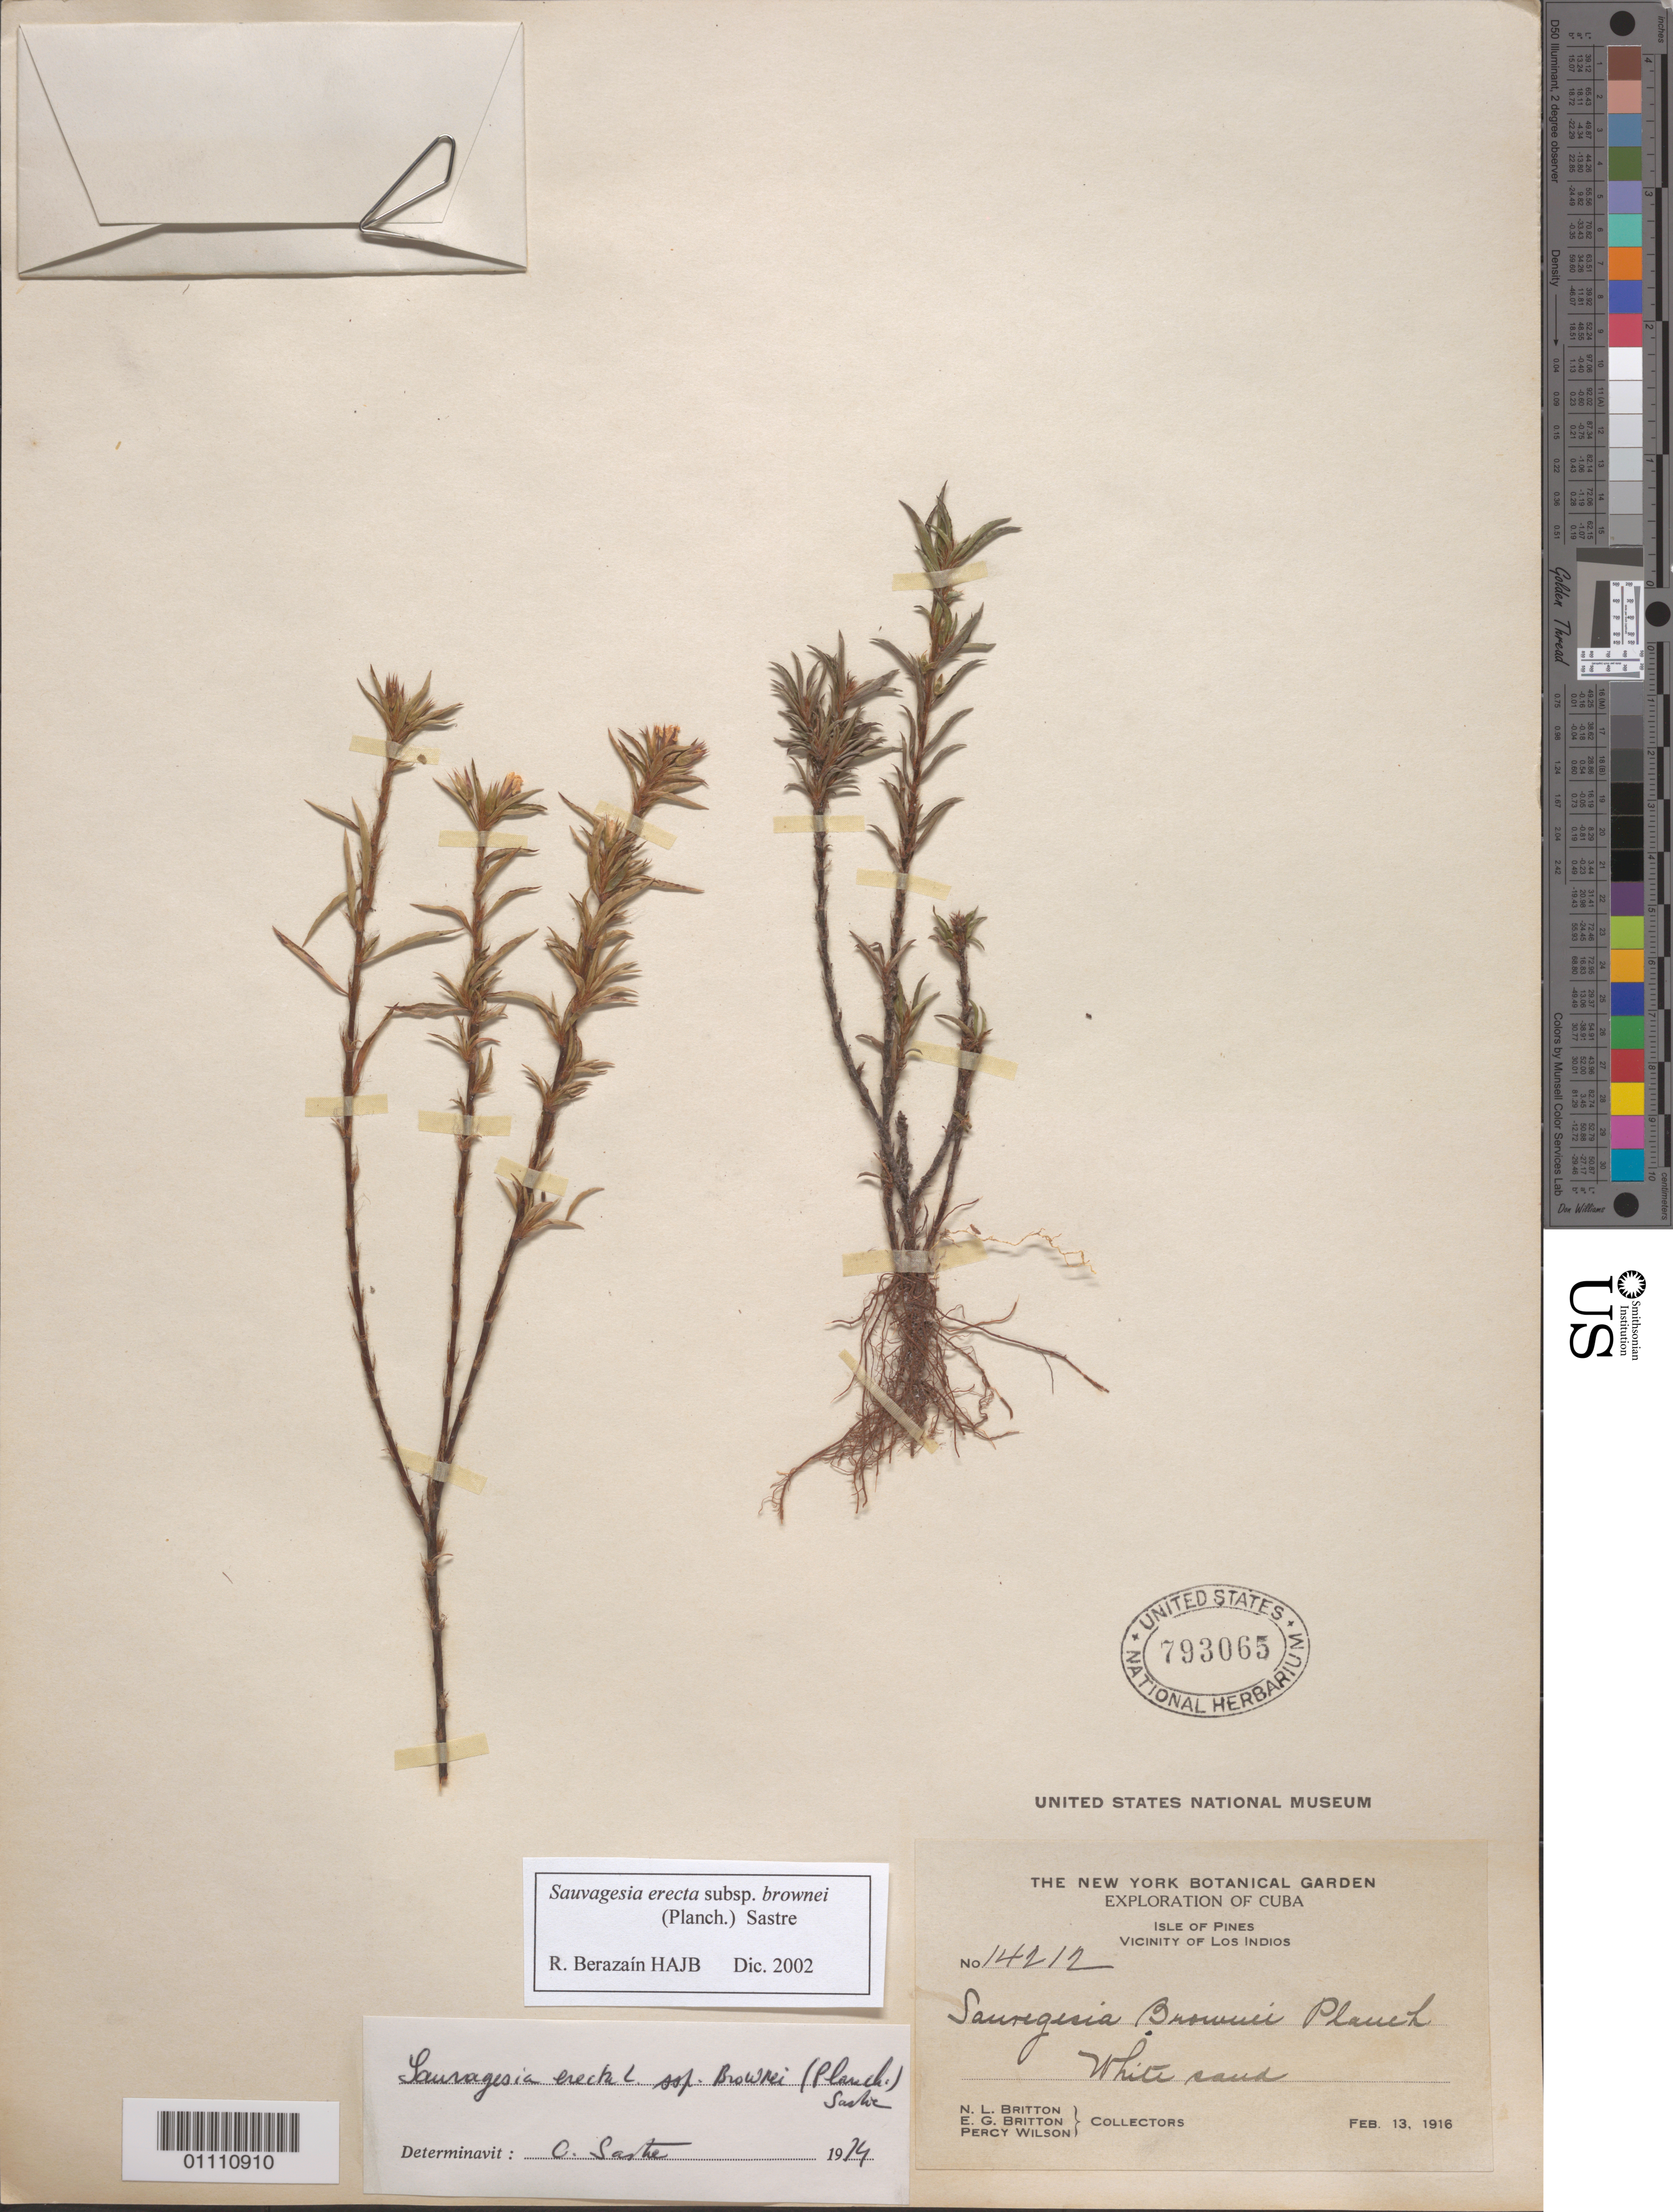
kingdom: Plantae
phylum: Tracheophyta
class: Magnoliopsida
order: Malpighiales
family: Ochnaceae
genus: Sauvagesia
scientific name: Sauvagesia erecta subsp. brownei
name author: (Planch.) Sastre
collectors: N. Britton, E. G. Britton & P. Wilson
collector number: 14212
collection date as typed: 13 Feb 1916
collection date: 1916-02-13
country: Cuba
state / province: Isla de La Juventud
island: Isla de la Juventud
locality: Isle of Pines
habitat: white sand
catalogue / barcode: US 793065